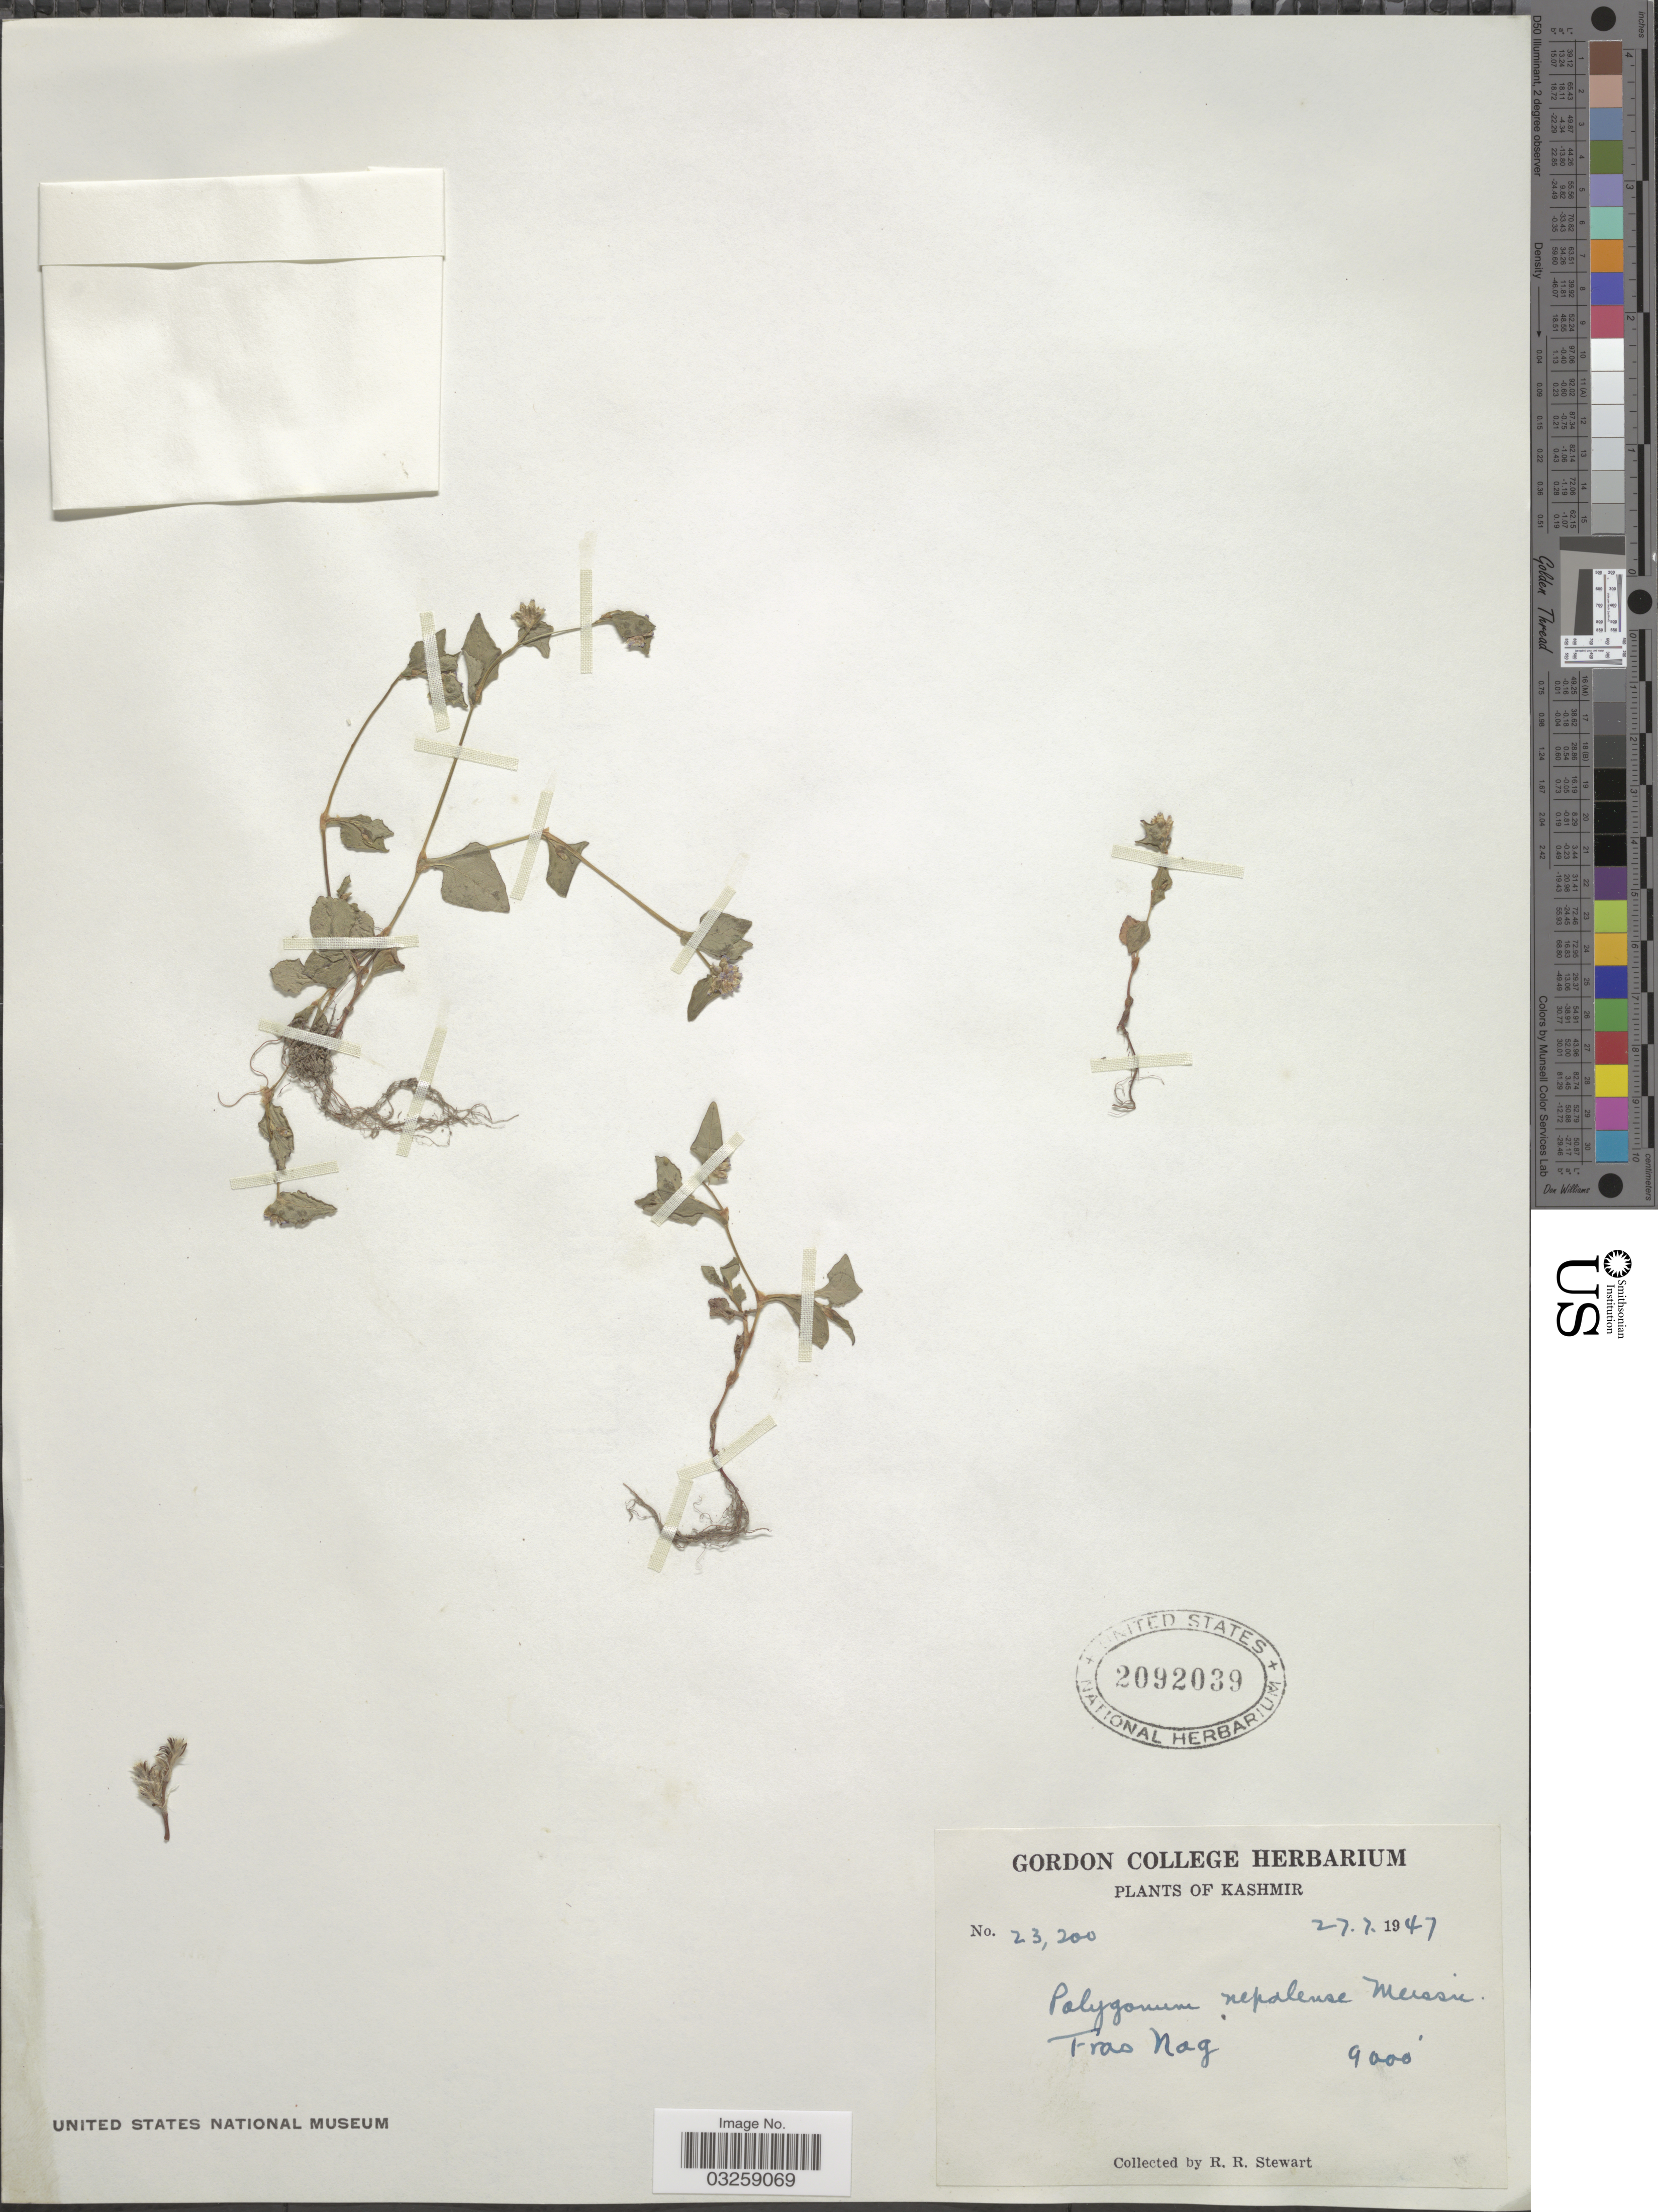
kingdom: Plantae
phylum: Tracheophyta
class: Magnoliopsida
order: Caryophyllales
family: Polygonaceae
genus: Polygonum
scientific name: Polygonum nepalense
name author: Meisn.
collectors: R. Stewart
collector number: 23200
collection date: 1947-07-27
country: India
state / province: Jammu and Kashmir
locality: Kashmir. Fras Nag.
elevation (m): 2743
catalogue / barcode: US 2092039